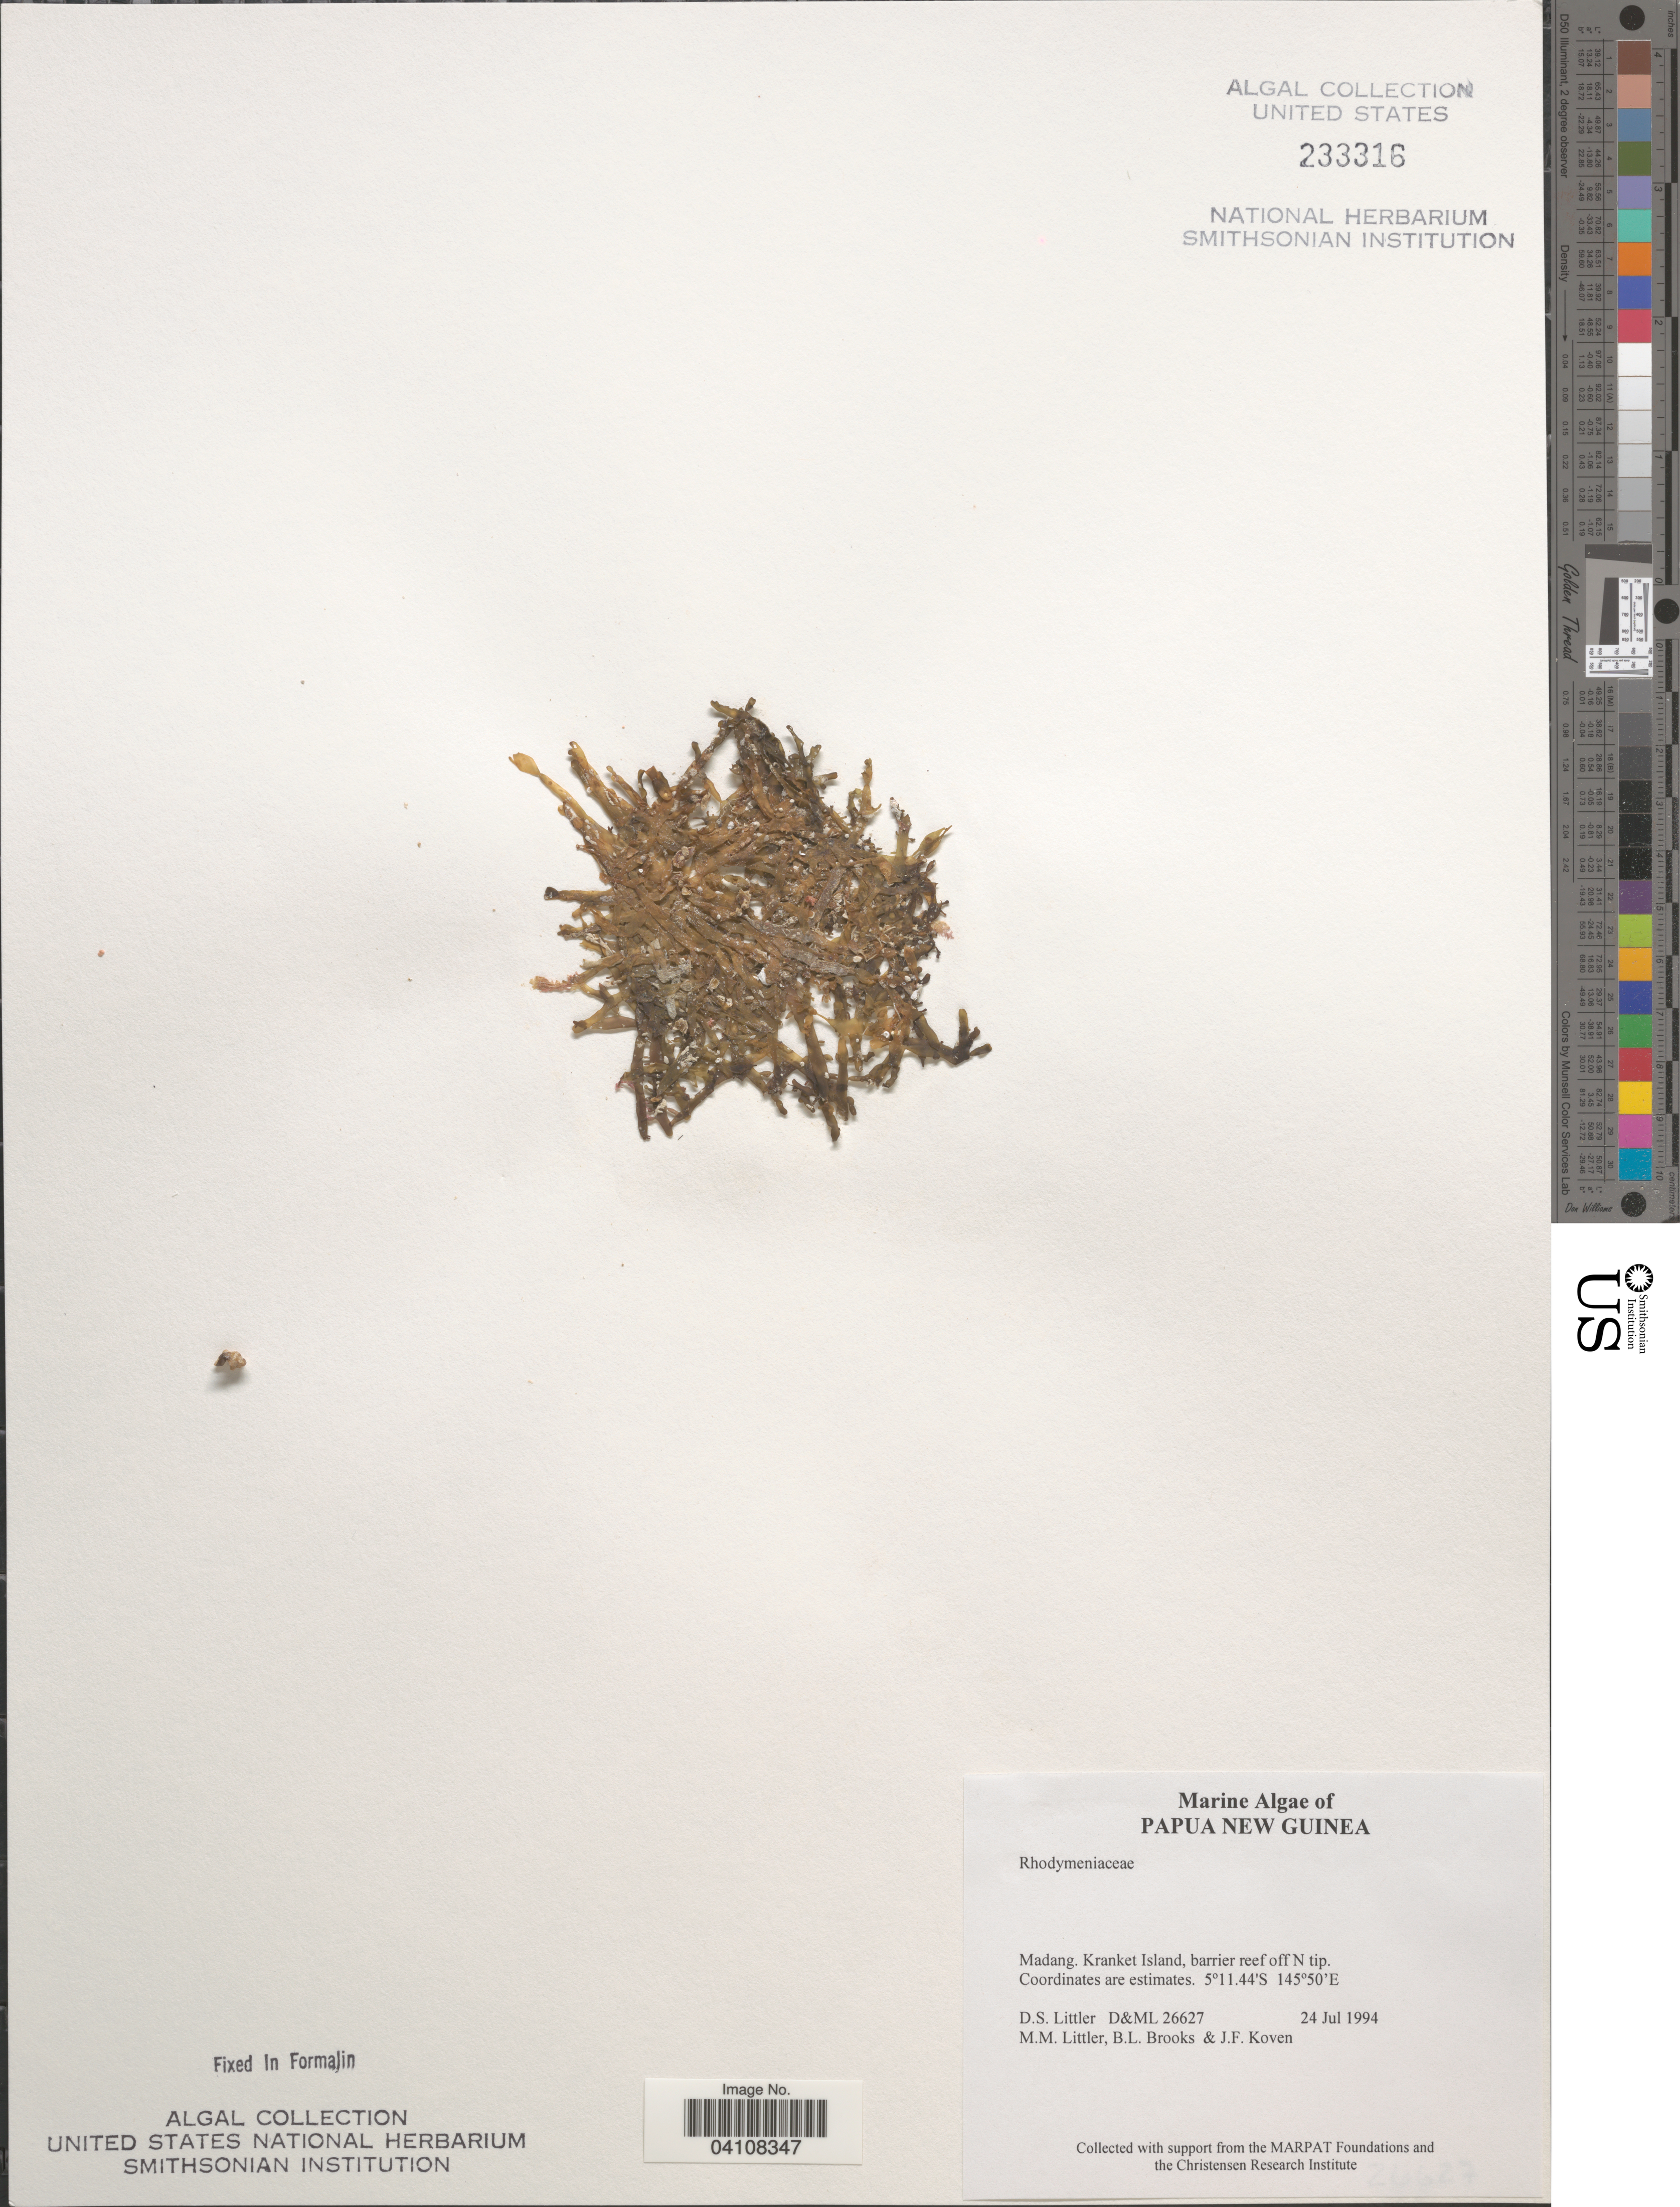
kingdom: Plantae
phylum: Rhodophyta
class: Florideophyceae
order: Rhodymeniales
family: Rhodymeniaceae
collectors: D. S. Littler, B. Brooks & J. Koven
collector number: D&ML26627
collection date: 1994-07-24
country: Papua New Guinea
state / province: Madang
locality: Kranket Island, barrier reef off N tip.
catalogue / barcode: US 233316